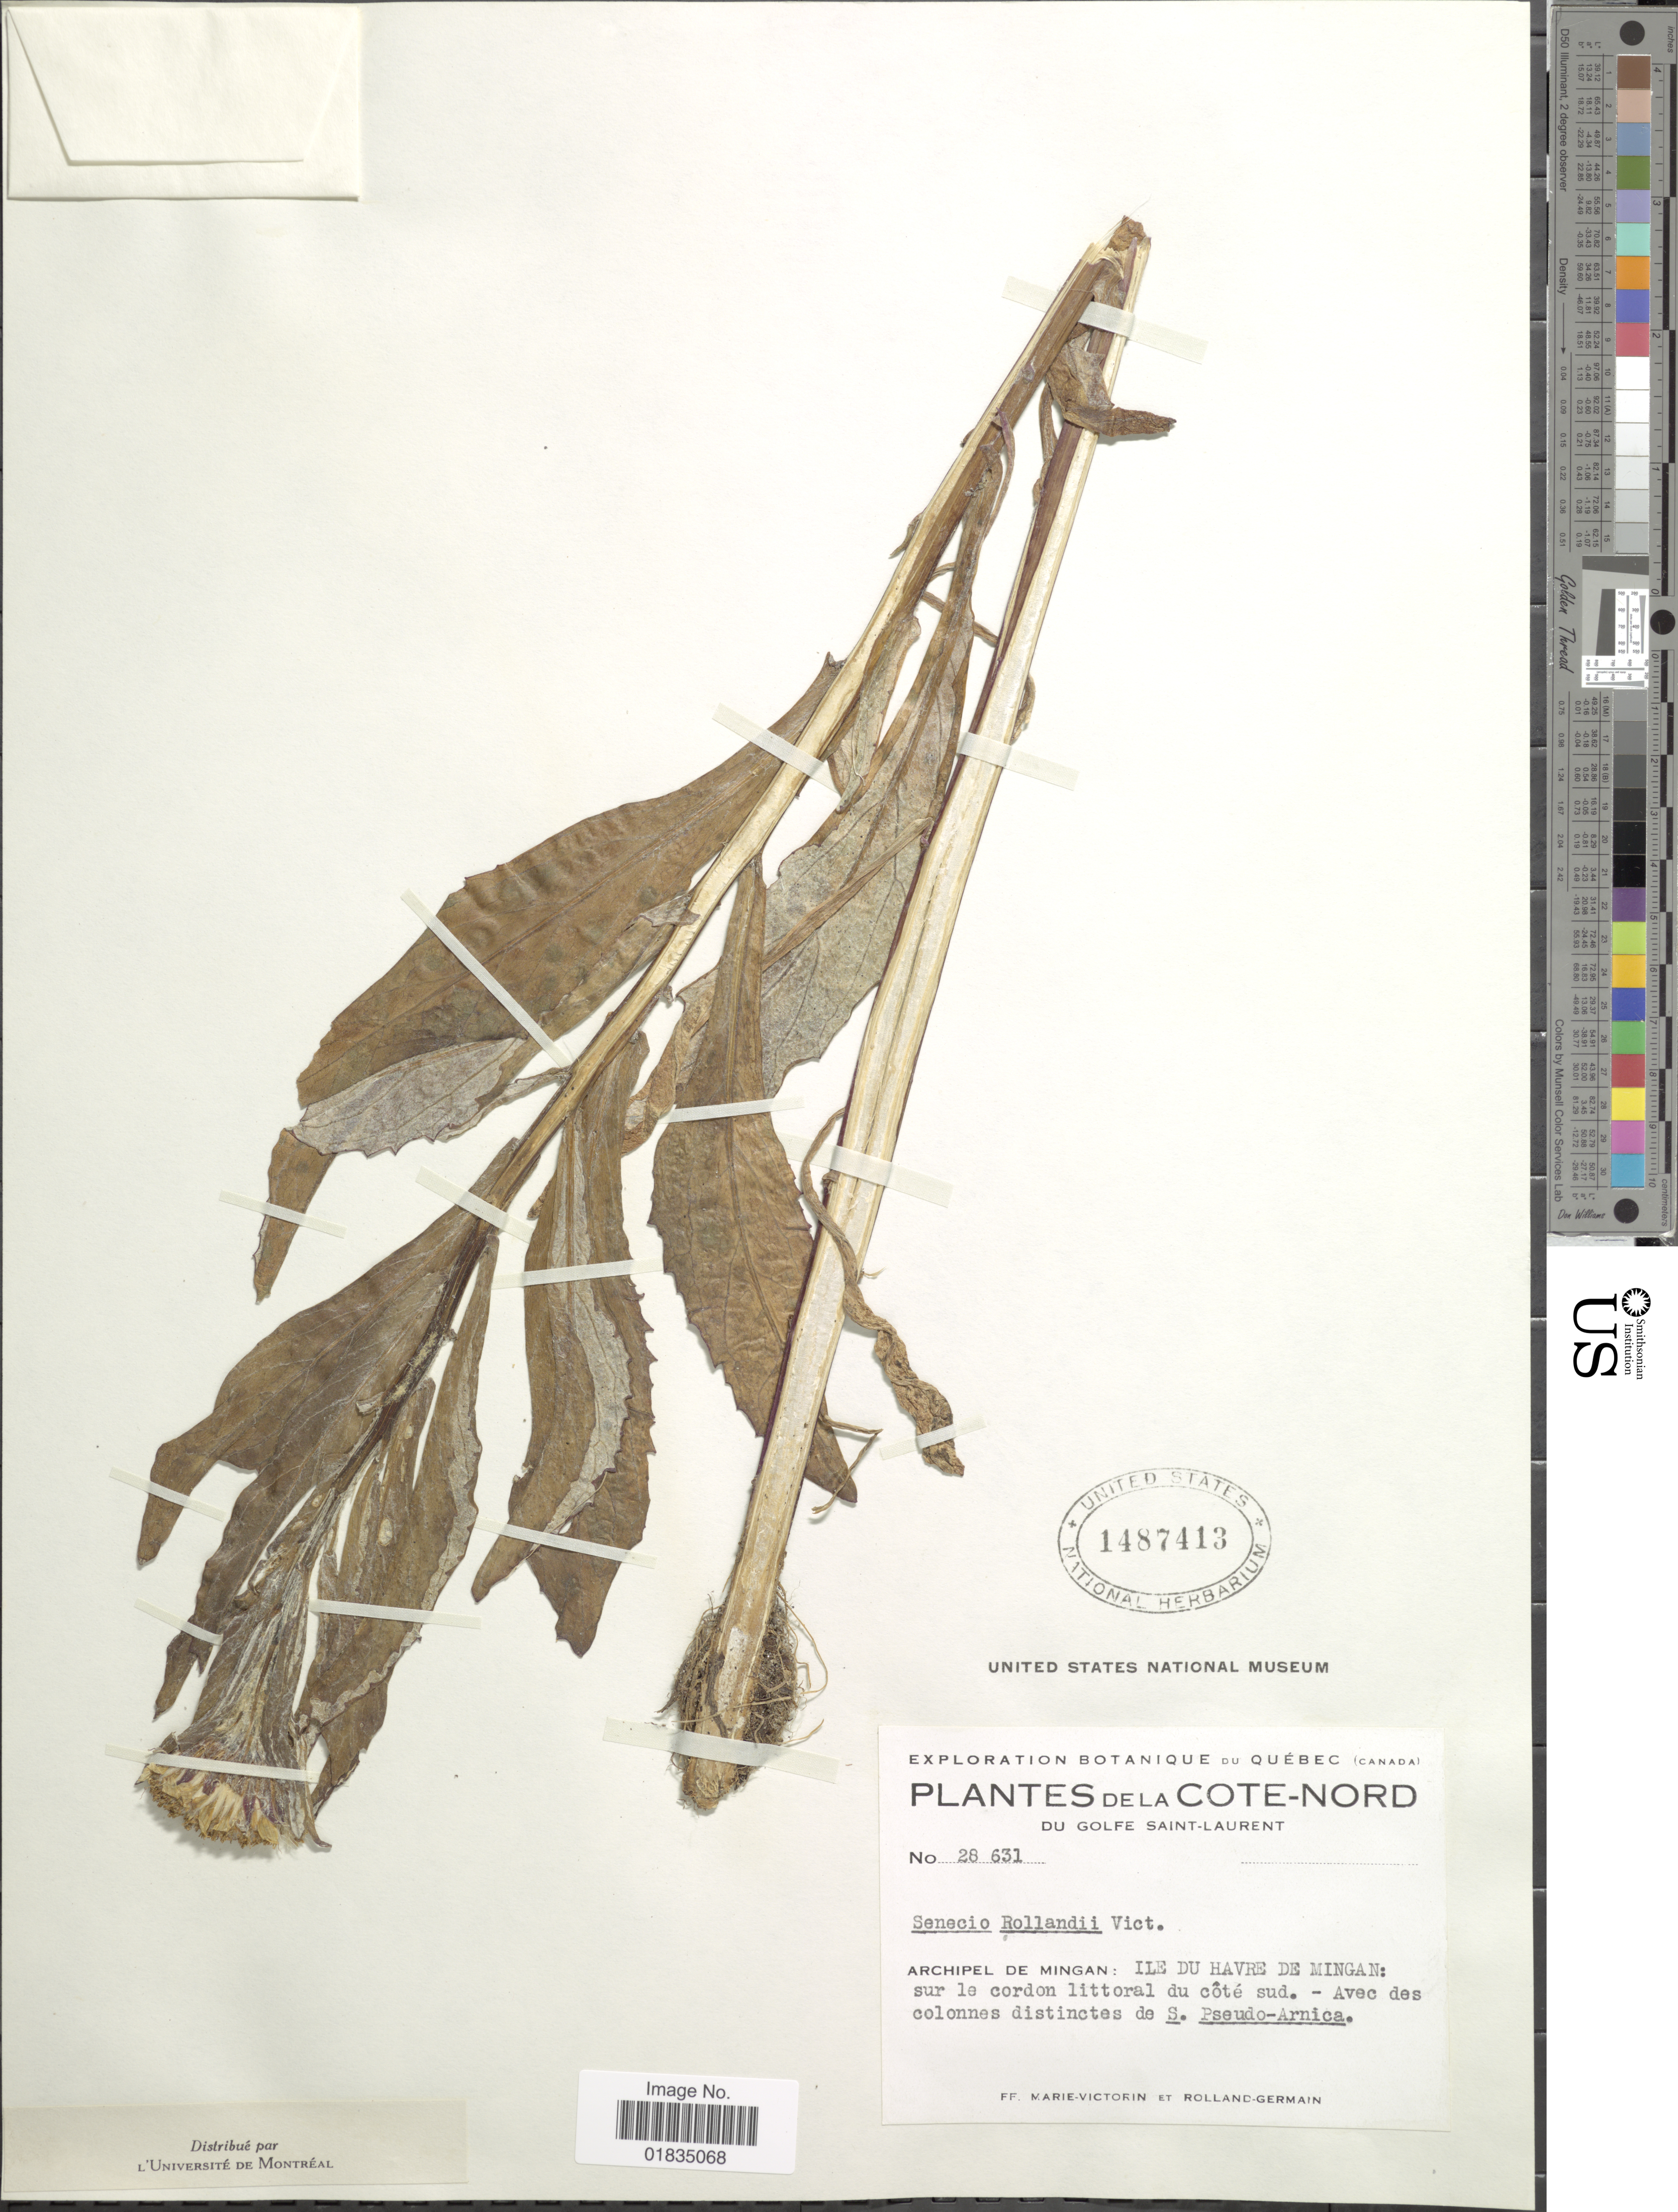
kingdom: Plantae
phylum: Tracheophyta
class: Magnoliopsida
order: Asterales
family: Asteraceae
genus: Senecio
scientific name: Senecio pseudoarnica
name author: Less.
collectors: F. Marie-Victorin & Rolland-Germain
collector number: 28631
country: Canada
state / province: Quebec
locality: De La Cote-Nord. Du Golfe Saint-Laurent. Archipel de Mingan: ile du Havre de MinganL sur le cordon littoral du Cote sud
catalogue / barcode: US 1487413